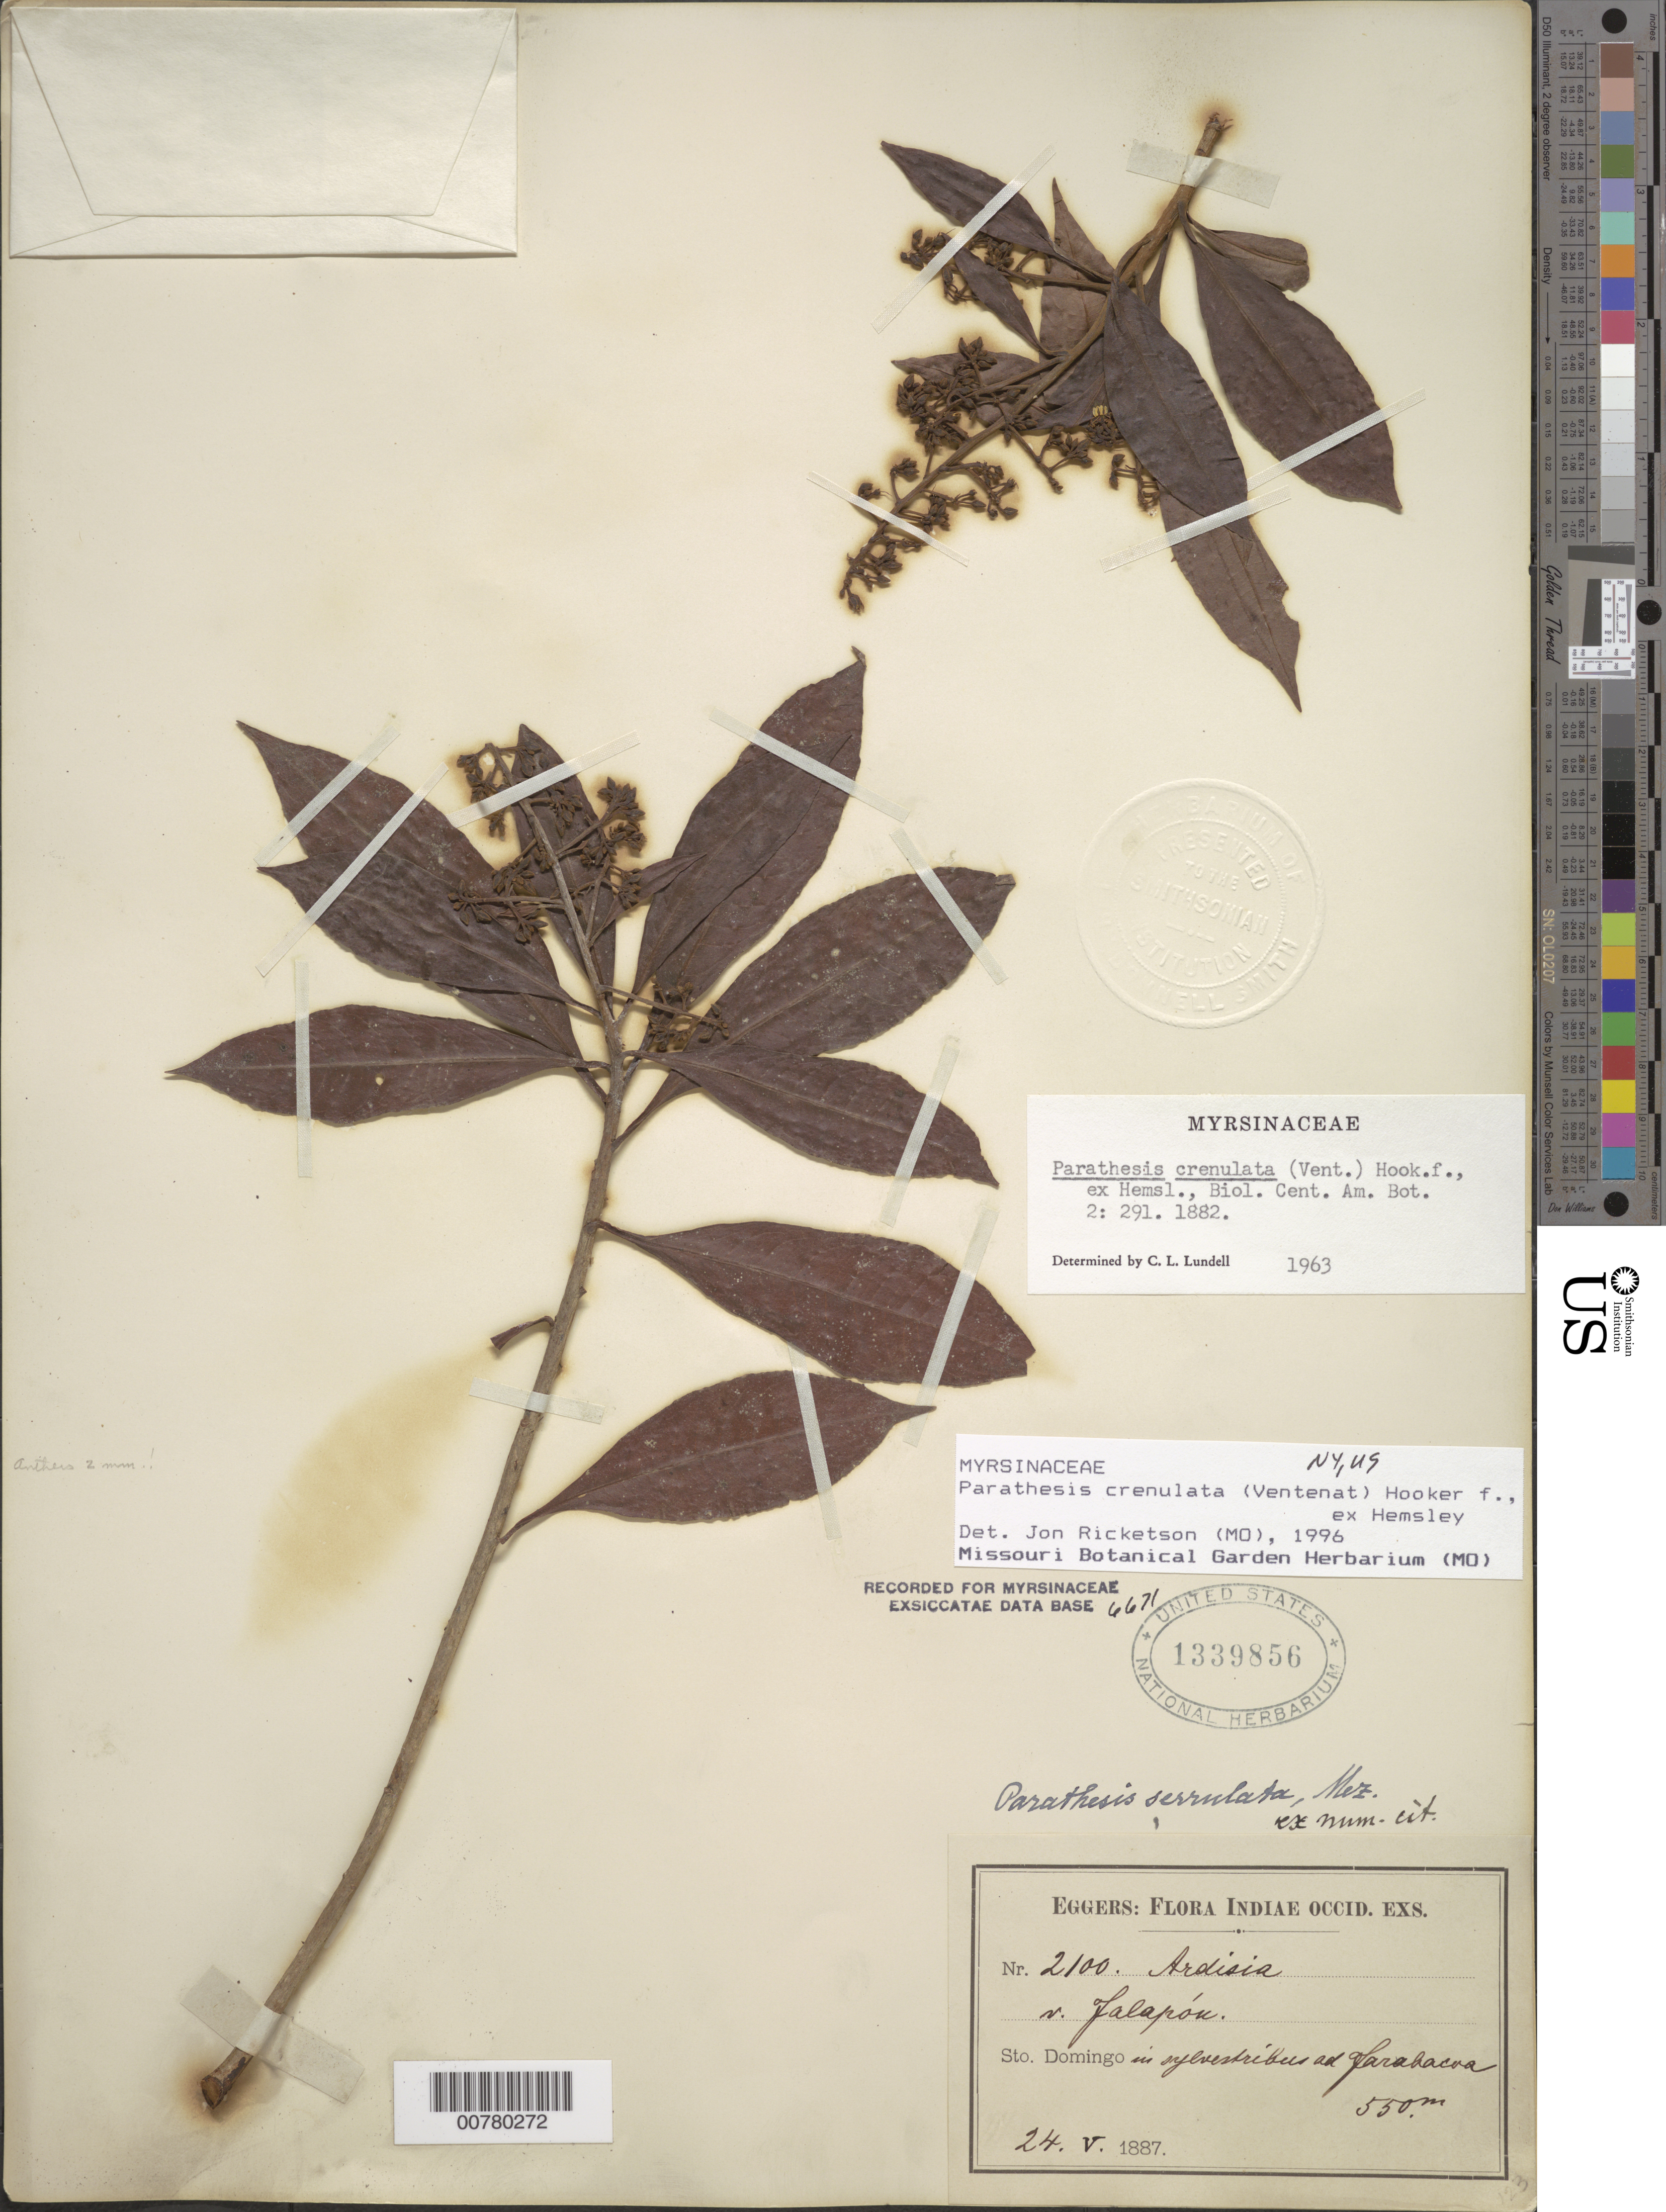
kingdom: Plantae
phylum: Tracheophyta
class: Magnoliopsida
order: Ericales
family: Primulaceae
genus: Parathesis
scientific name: Parathesis crenulata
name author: (Vent.) Hook. f. ex Hemsl.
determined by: Ricketson, Jon M., (MO), Missouri Botanical Garden (UNITED STATES)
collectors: H. F. A. von Eggers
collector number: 2100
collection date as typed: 24 May 1887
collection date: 1887-05-24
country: Dominican Republic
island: Hispaniola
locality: Jarabacoa.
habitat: In sylvestribus.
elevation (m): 550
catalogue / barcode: US 1339856